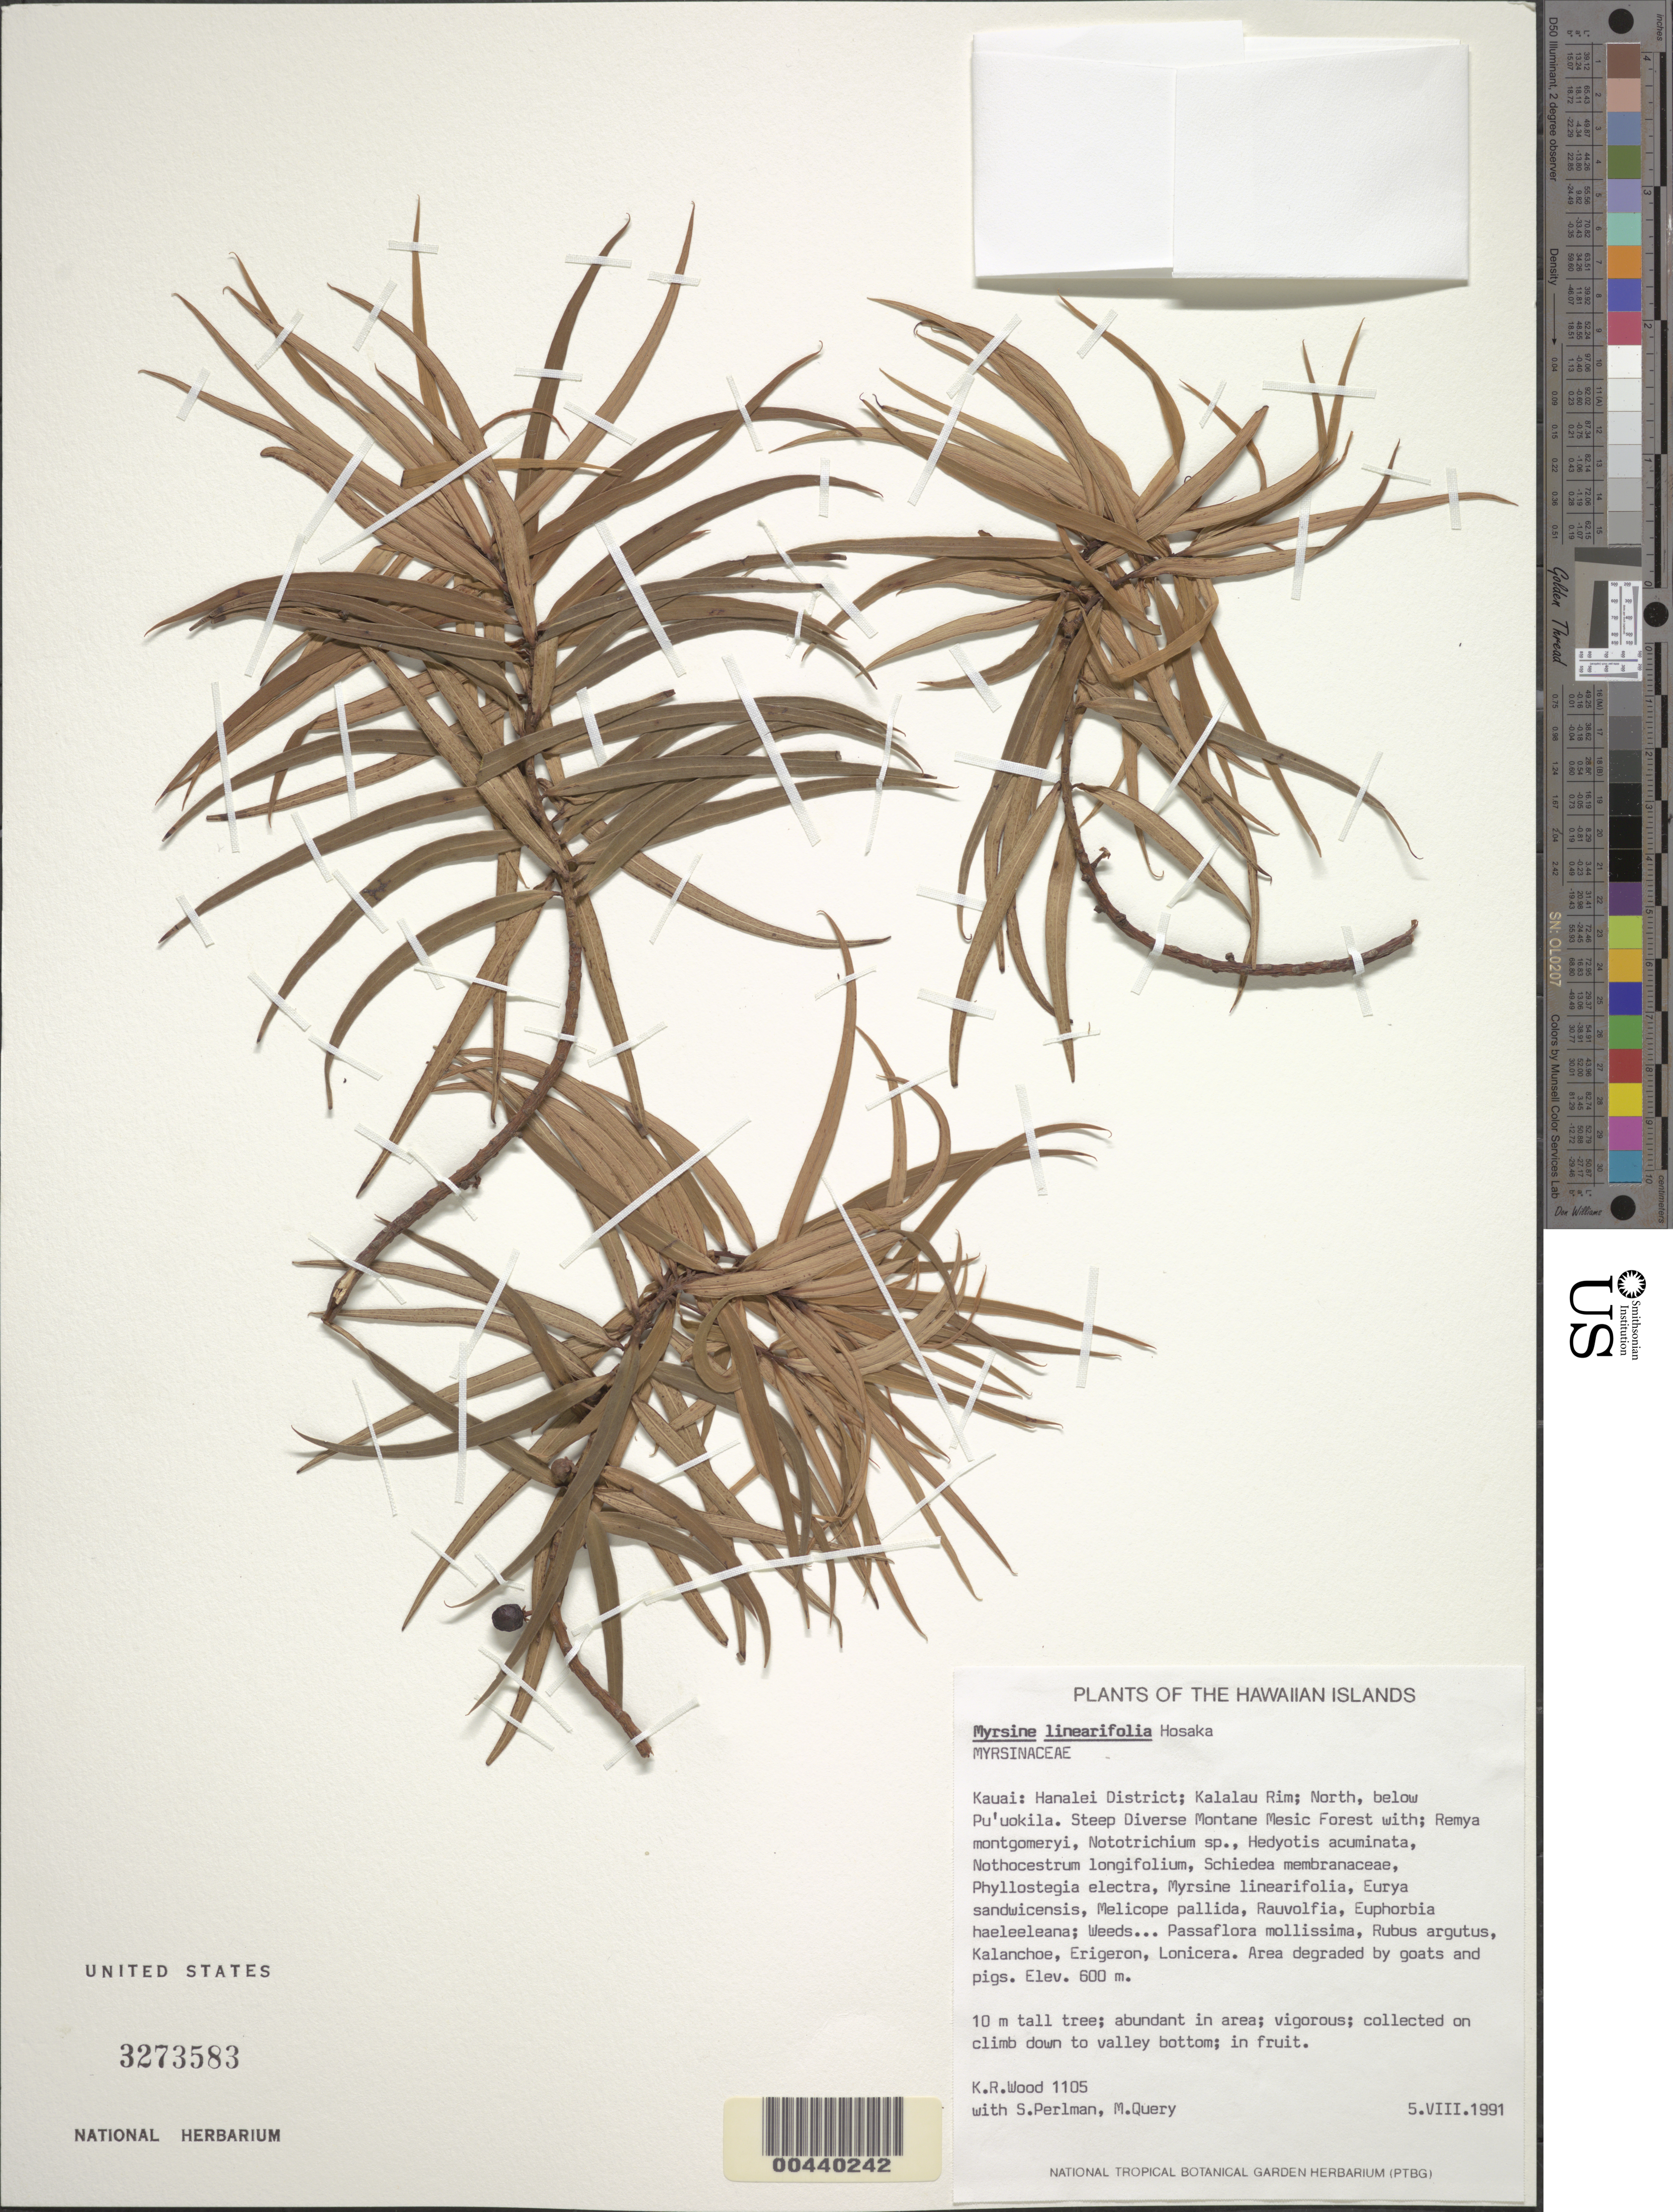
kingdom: Plantae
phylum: Tracheophyta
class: Magnoliopsida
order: Ericales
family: Primulaceae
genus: Myrsine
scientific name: Myrsine linearifolia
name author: Hosaka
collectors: K. R. Wood, S. P. Perlman & M. Query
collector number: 1105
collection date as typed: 5 Aug 1991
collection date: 1991-08-05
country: United States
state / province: Hawaii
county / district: Kauai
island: Kaua'i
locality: Hanalei District; Kalalau Rim; North, below Pu'uokila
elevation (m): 600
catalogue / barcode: US 3273583